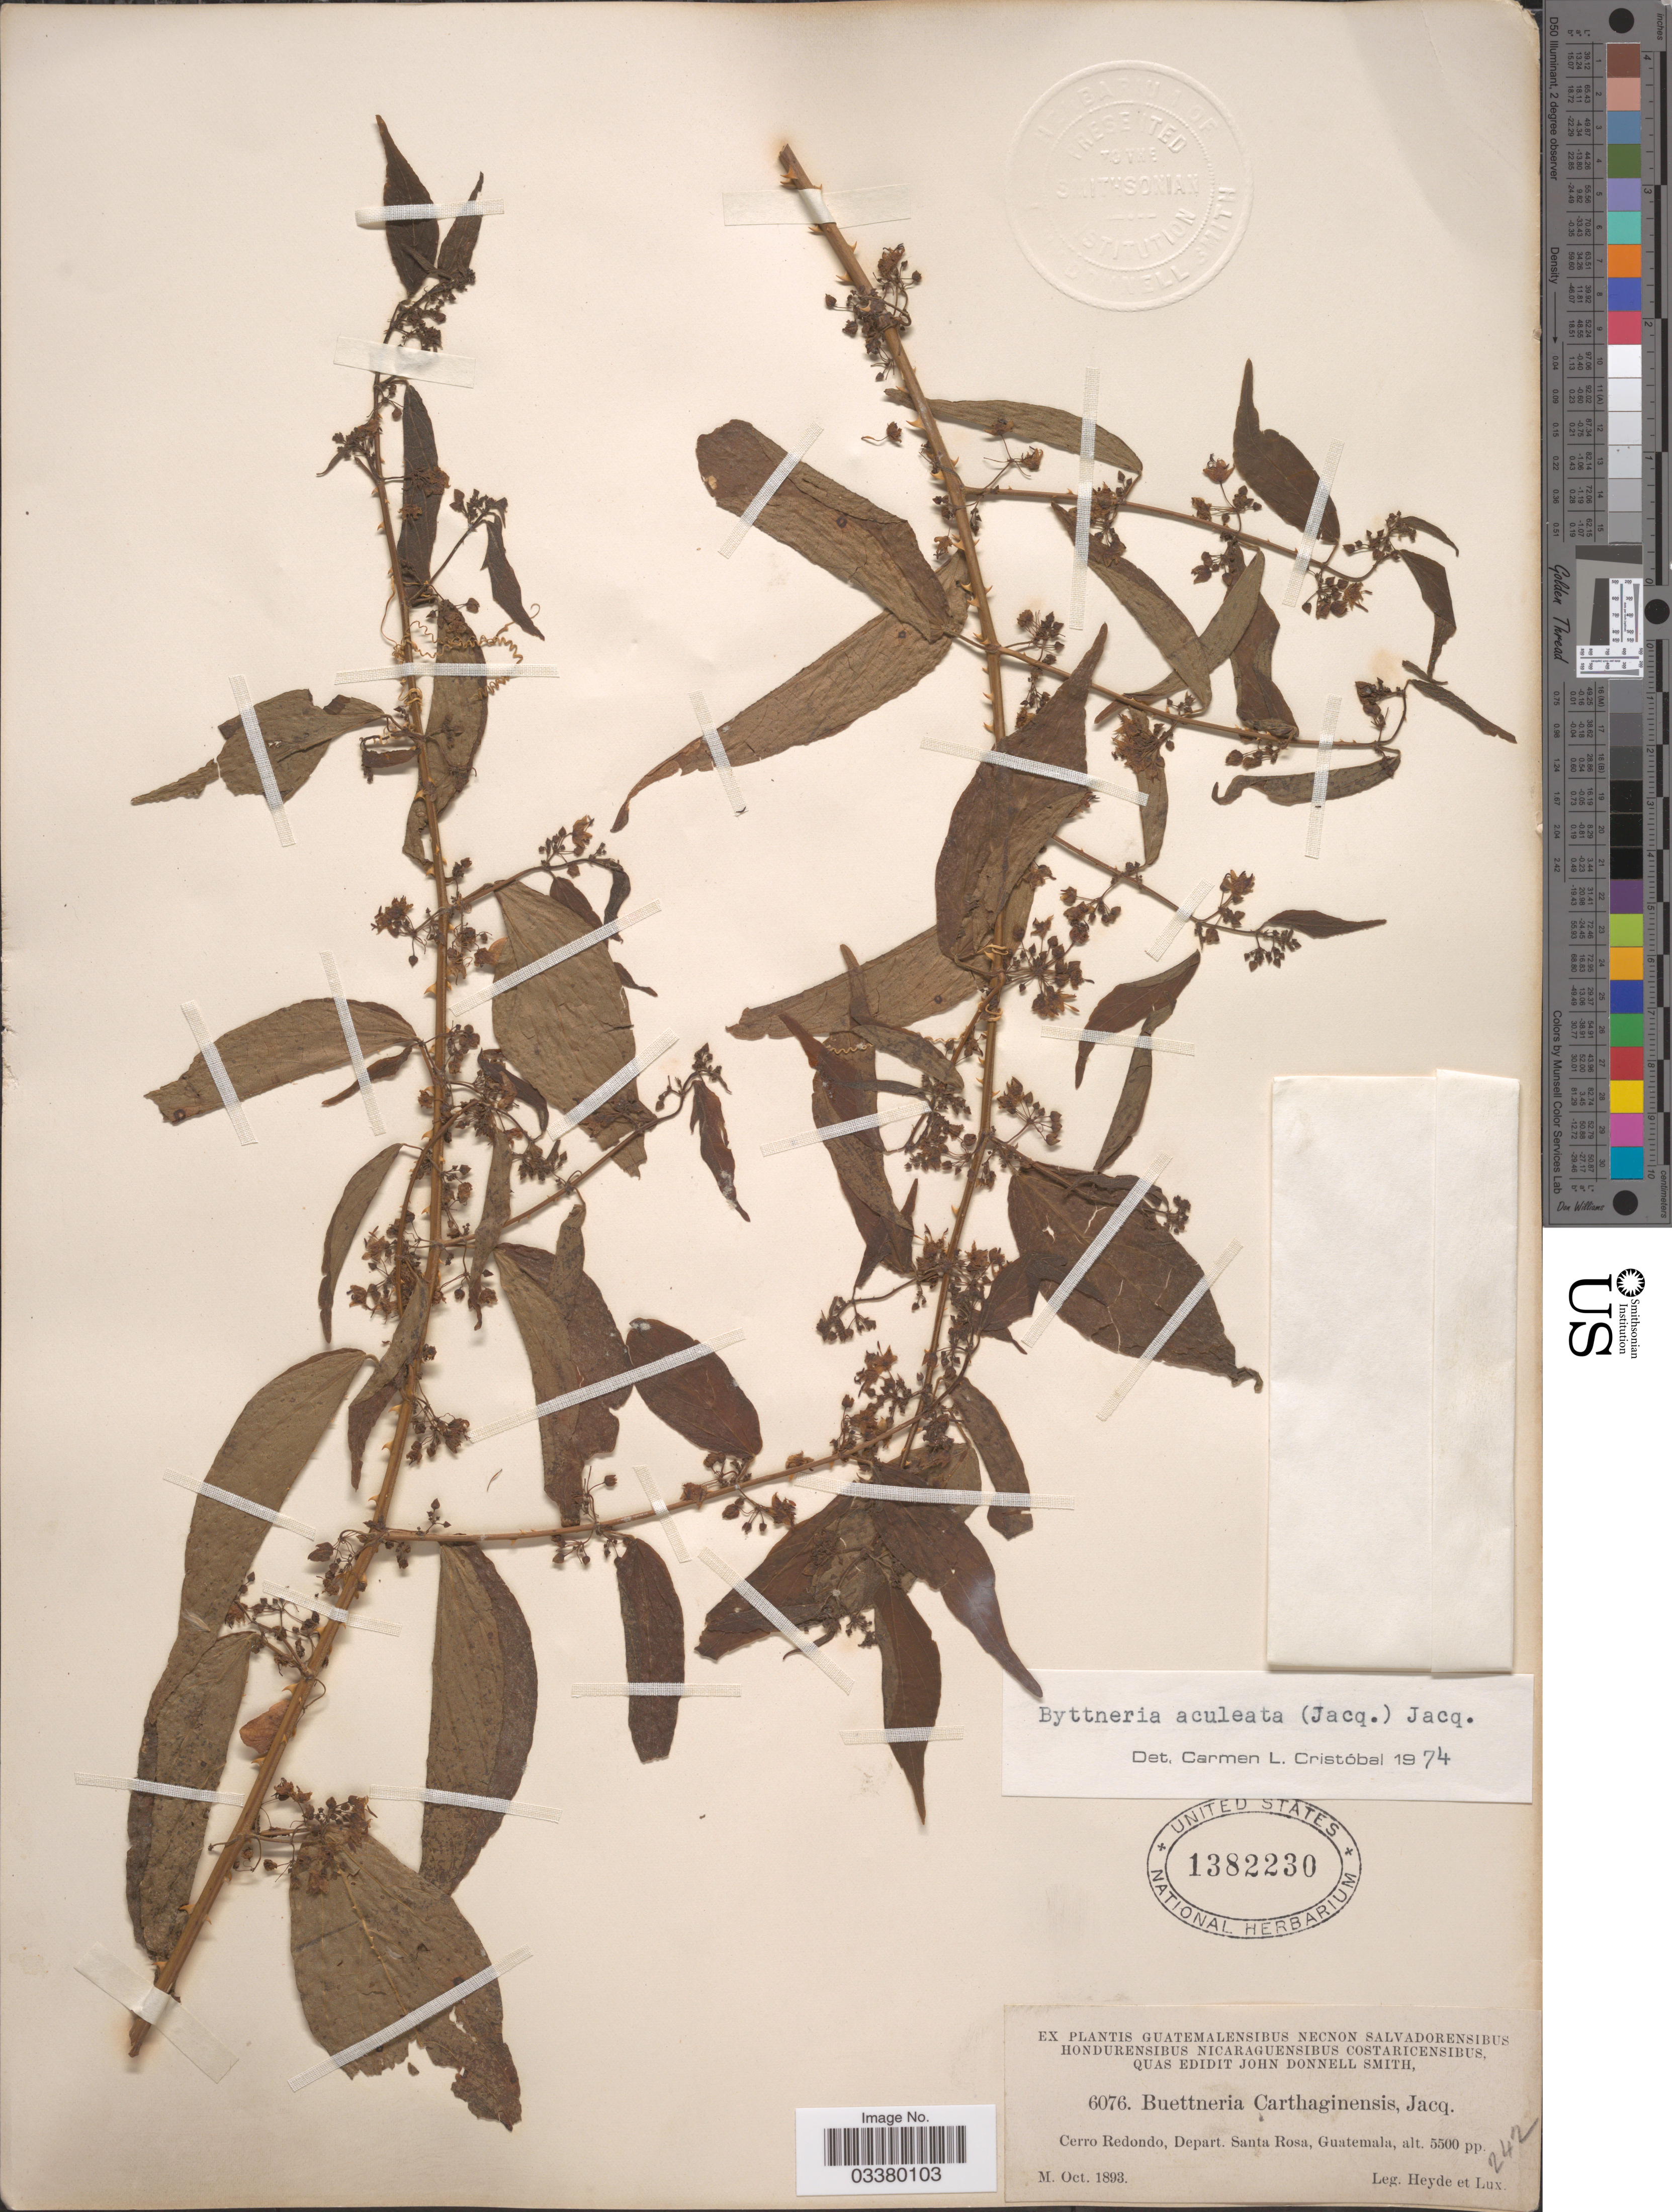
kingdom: Plantae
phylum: Tracheophyta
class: Magnoliopsida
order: Malvales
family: Malvaceae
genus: Byttneria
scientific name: Byttneria aculeata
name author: (Jacq.) Jacq.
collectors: Heyde & Lux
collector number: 6076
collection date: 1893-10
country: Guatemala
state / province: Santa Rosa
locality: Cerro Redondo, Depart. Santa Rosa.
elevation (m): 1676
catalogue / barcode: US 1382230